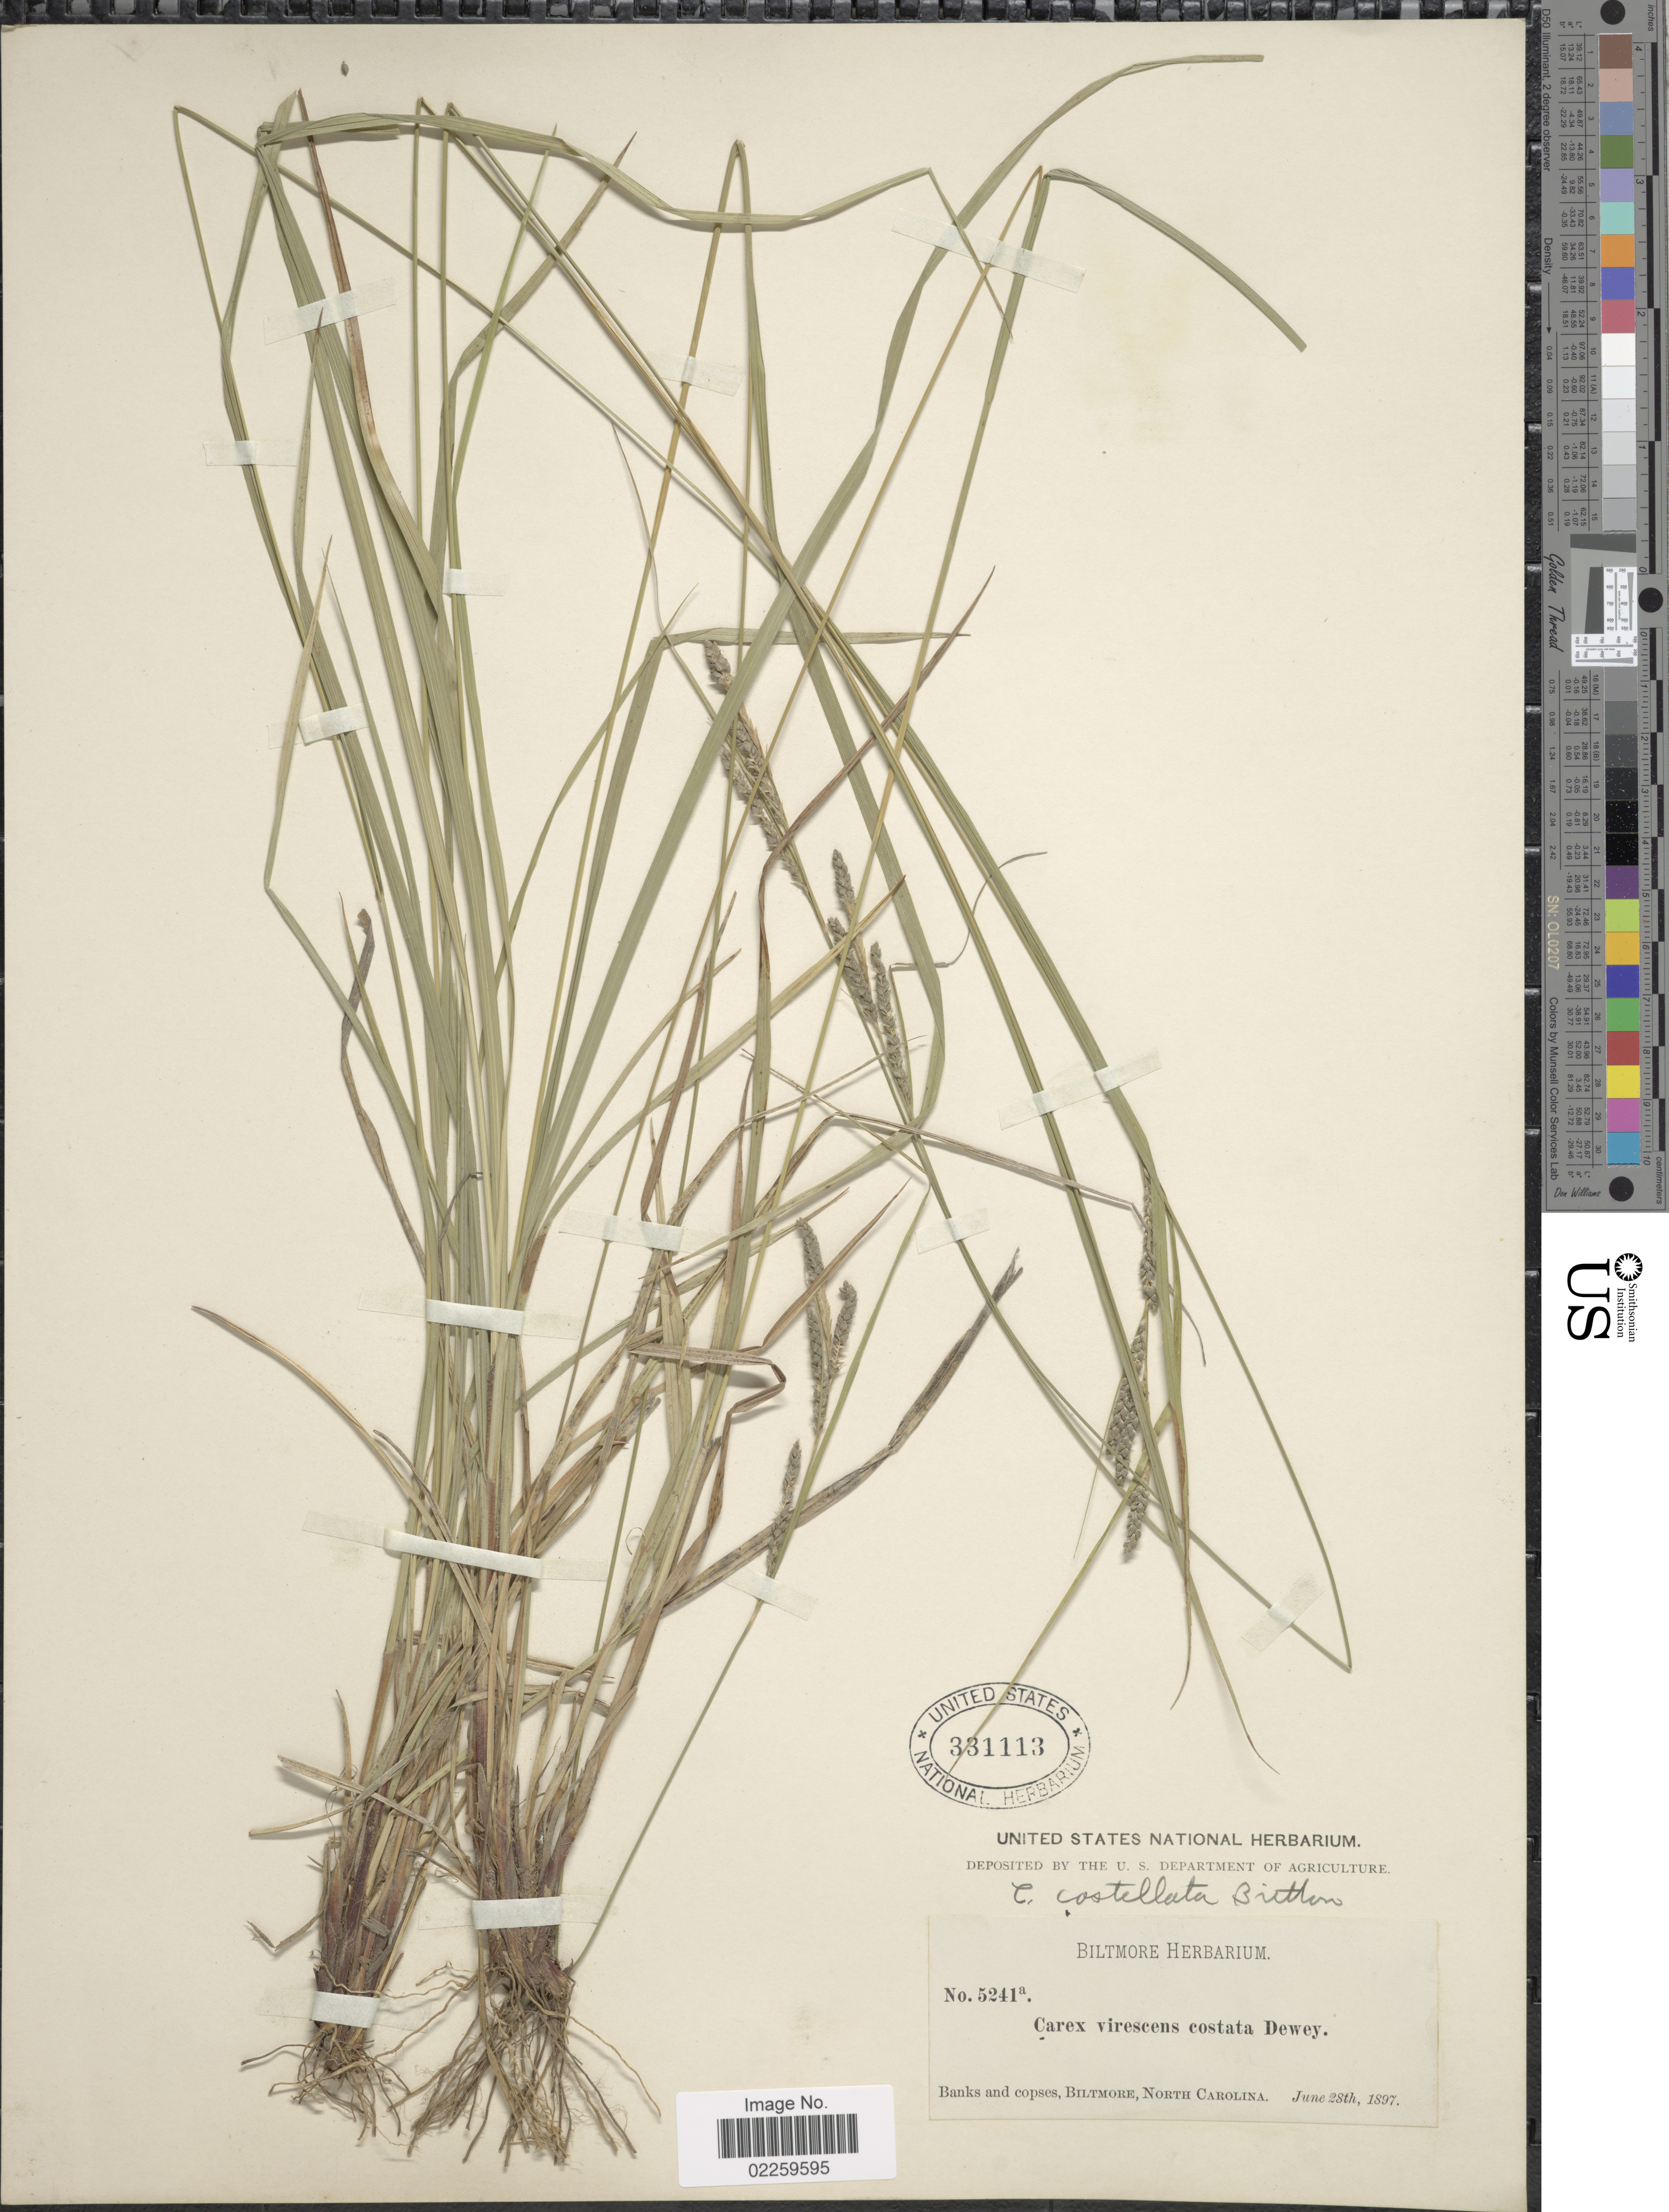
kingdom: Plantae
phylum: Tracheophyta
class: Liliopsida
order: Poales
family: Cyperaceae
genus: Carex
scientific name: Carex virescens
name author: Muhl. ex Willd.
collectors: ex herb. Biltmore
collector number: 5241a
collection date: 1897-06-28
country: United States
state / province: North Carolina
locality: Banks and copes, Biltmore, North Carolina.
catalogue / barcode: US 331113